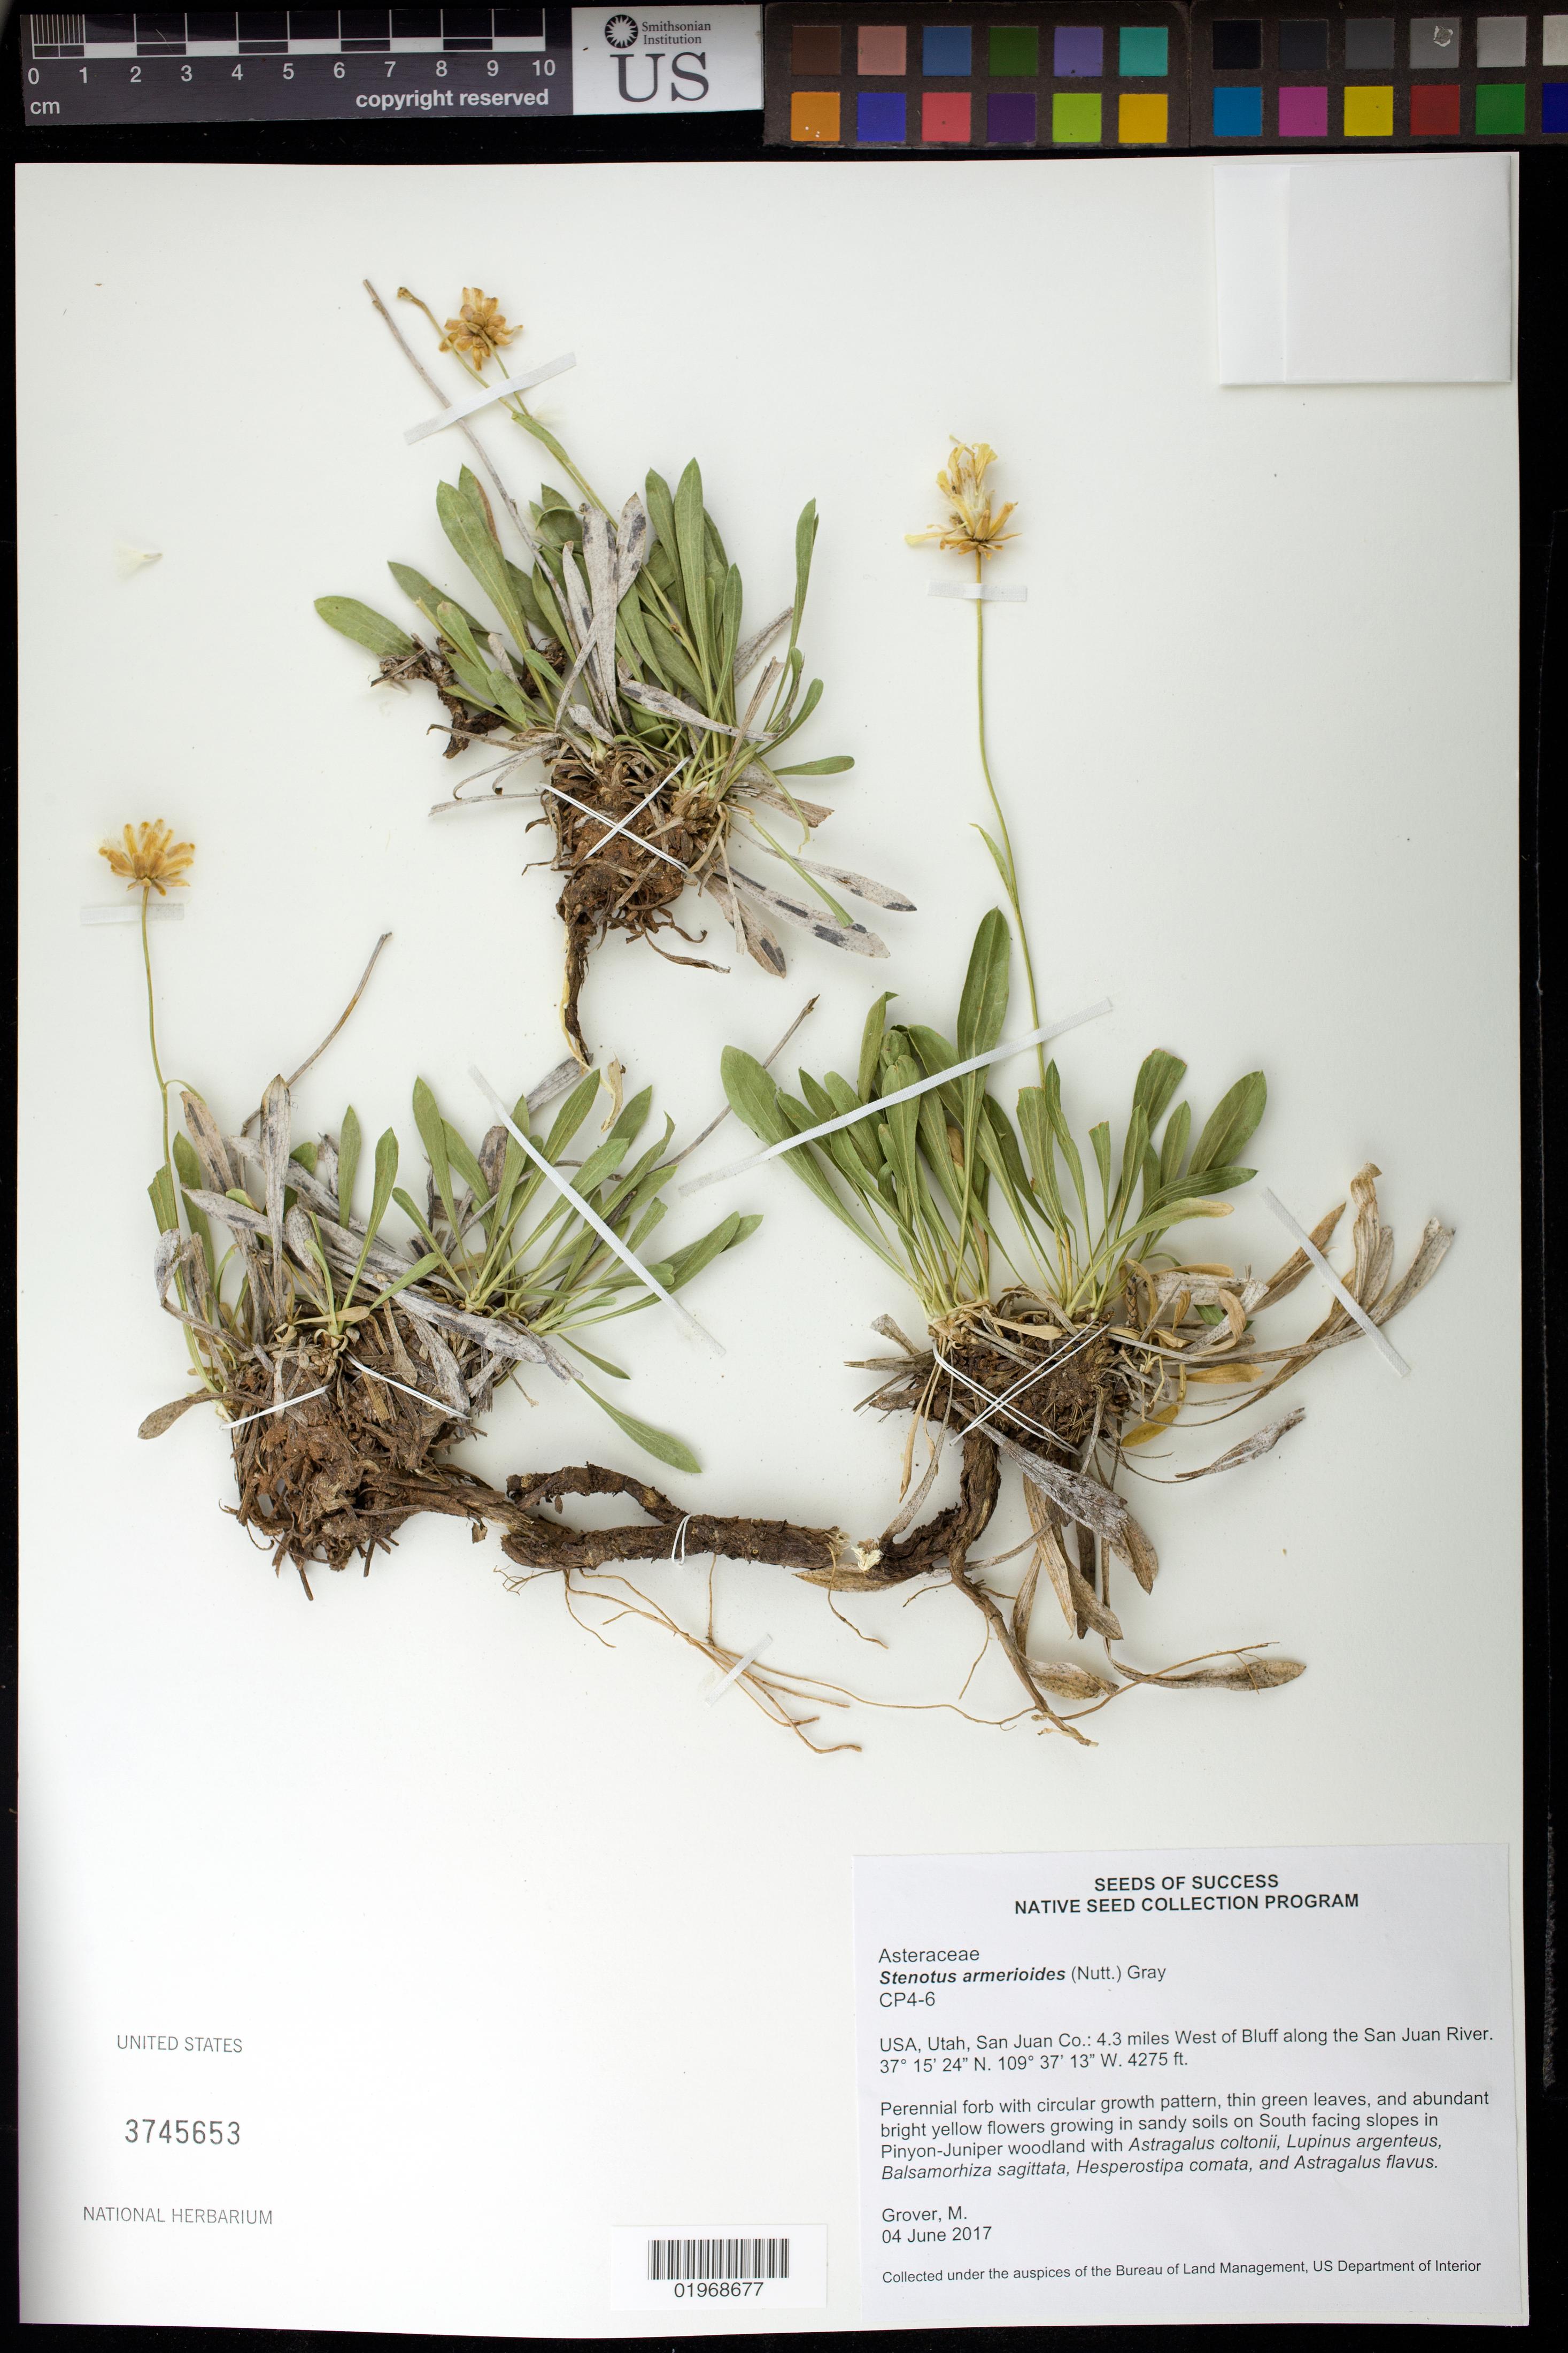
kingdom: Plantae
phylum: Tracheophyta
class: Magnoliopsida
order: Asterales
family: Asteraceae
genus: Stenotus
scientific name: Stenotus armerioides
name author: Nutt.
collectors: M. Grover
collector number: CP4-6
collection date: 2017-06-04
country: United States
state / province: Utah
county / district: San Juan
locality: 4.3 mi. W of Bluff along the San Juan River.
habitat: Pinyon Juniper Woodland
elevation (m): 1303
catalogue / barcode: US 3745653